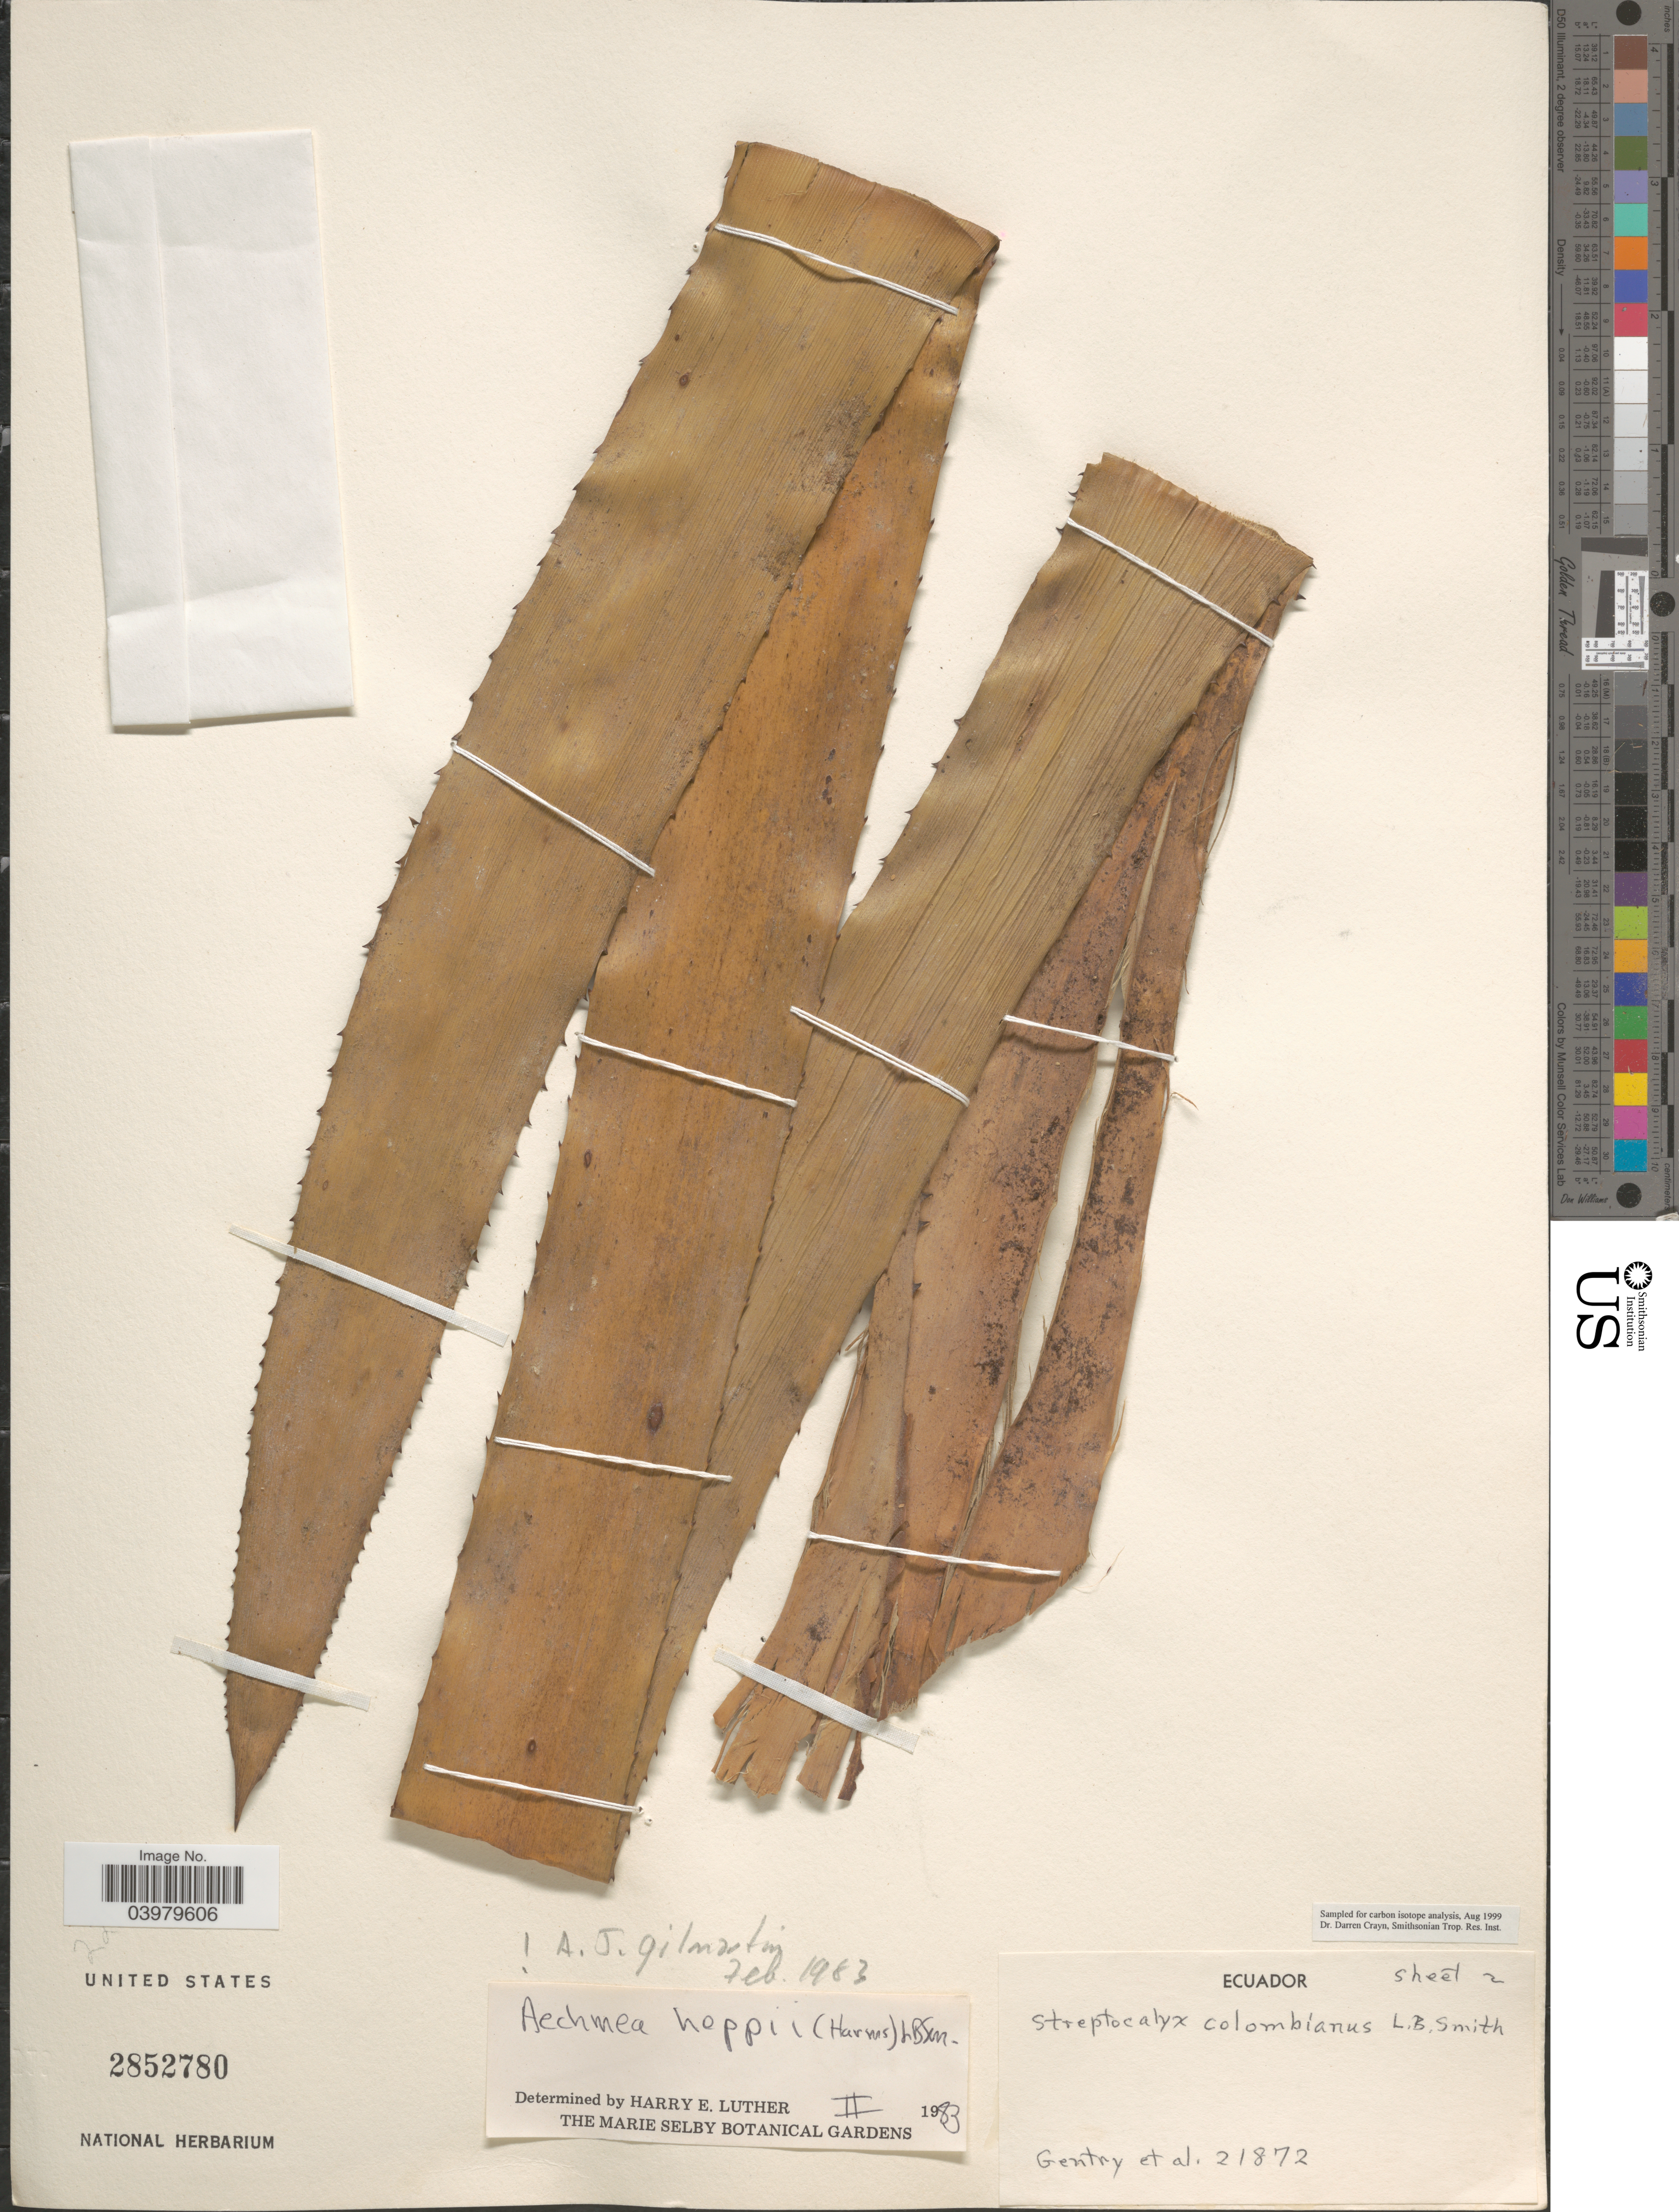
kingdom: Plantae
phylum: Tracheophyta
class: Liliopsida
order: Poales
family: Bromeliaceae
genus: Aechmea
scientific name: Aechmea hoppii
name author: (Harms) L.B. Sm.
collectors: Gentry, -- & et al.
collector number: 21872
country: Ecuador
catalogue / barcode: US 2852780